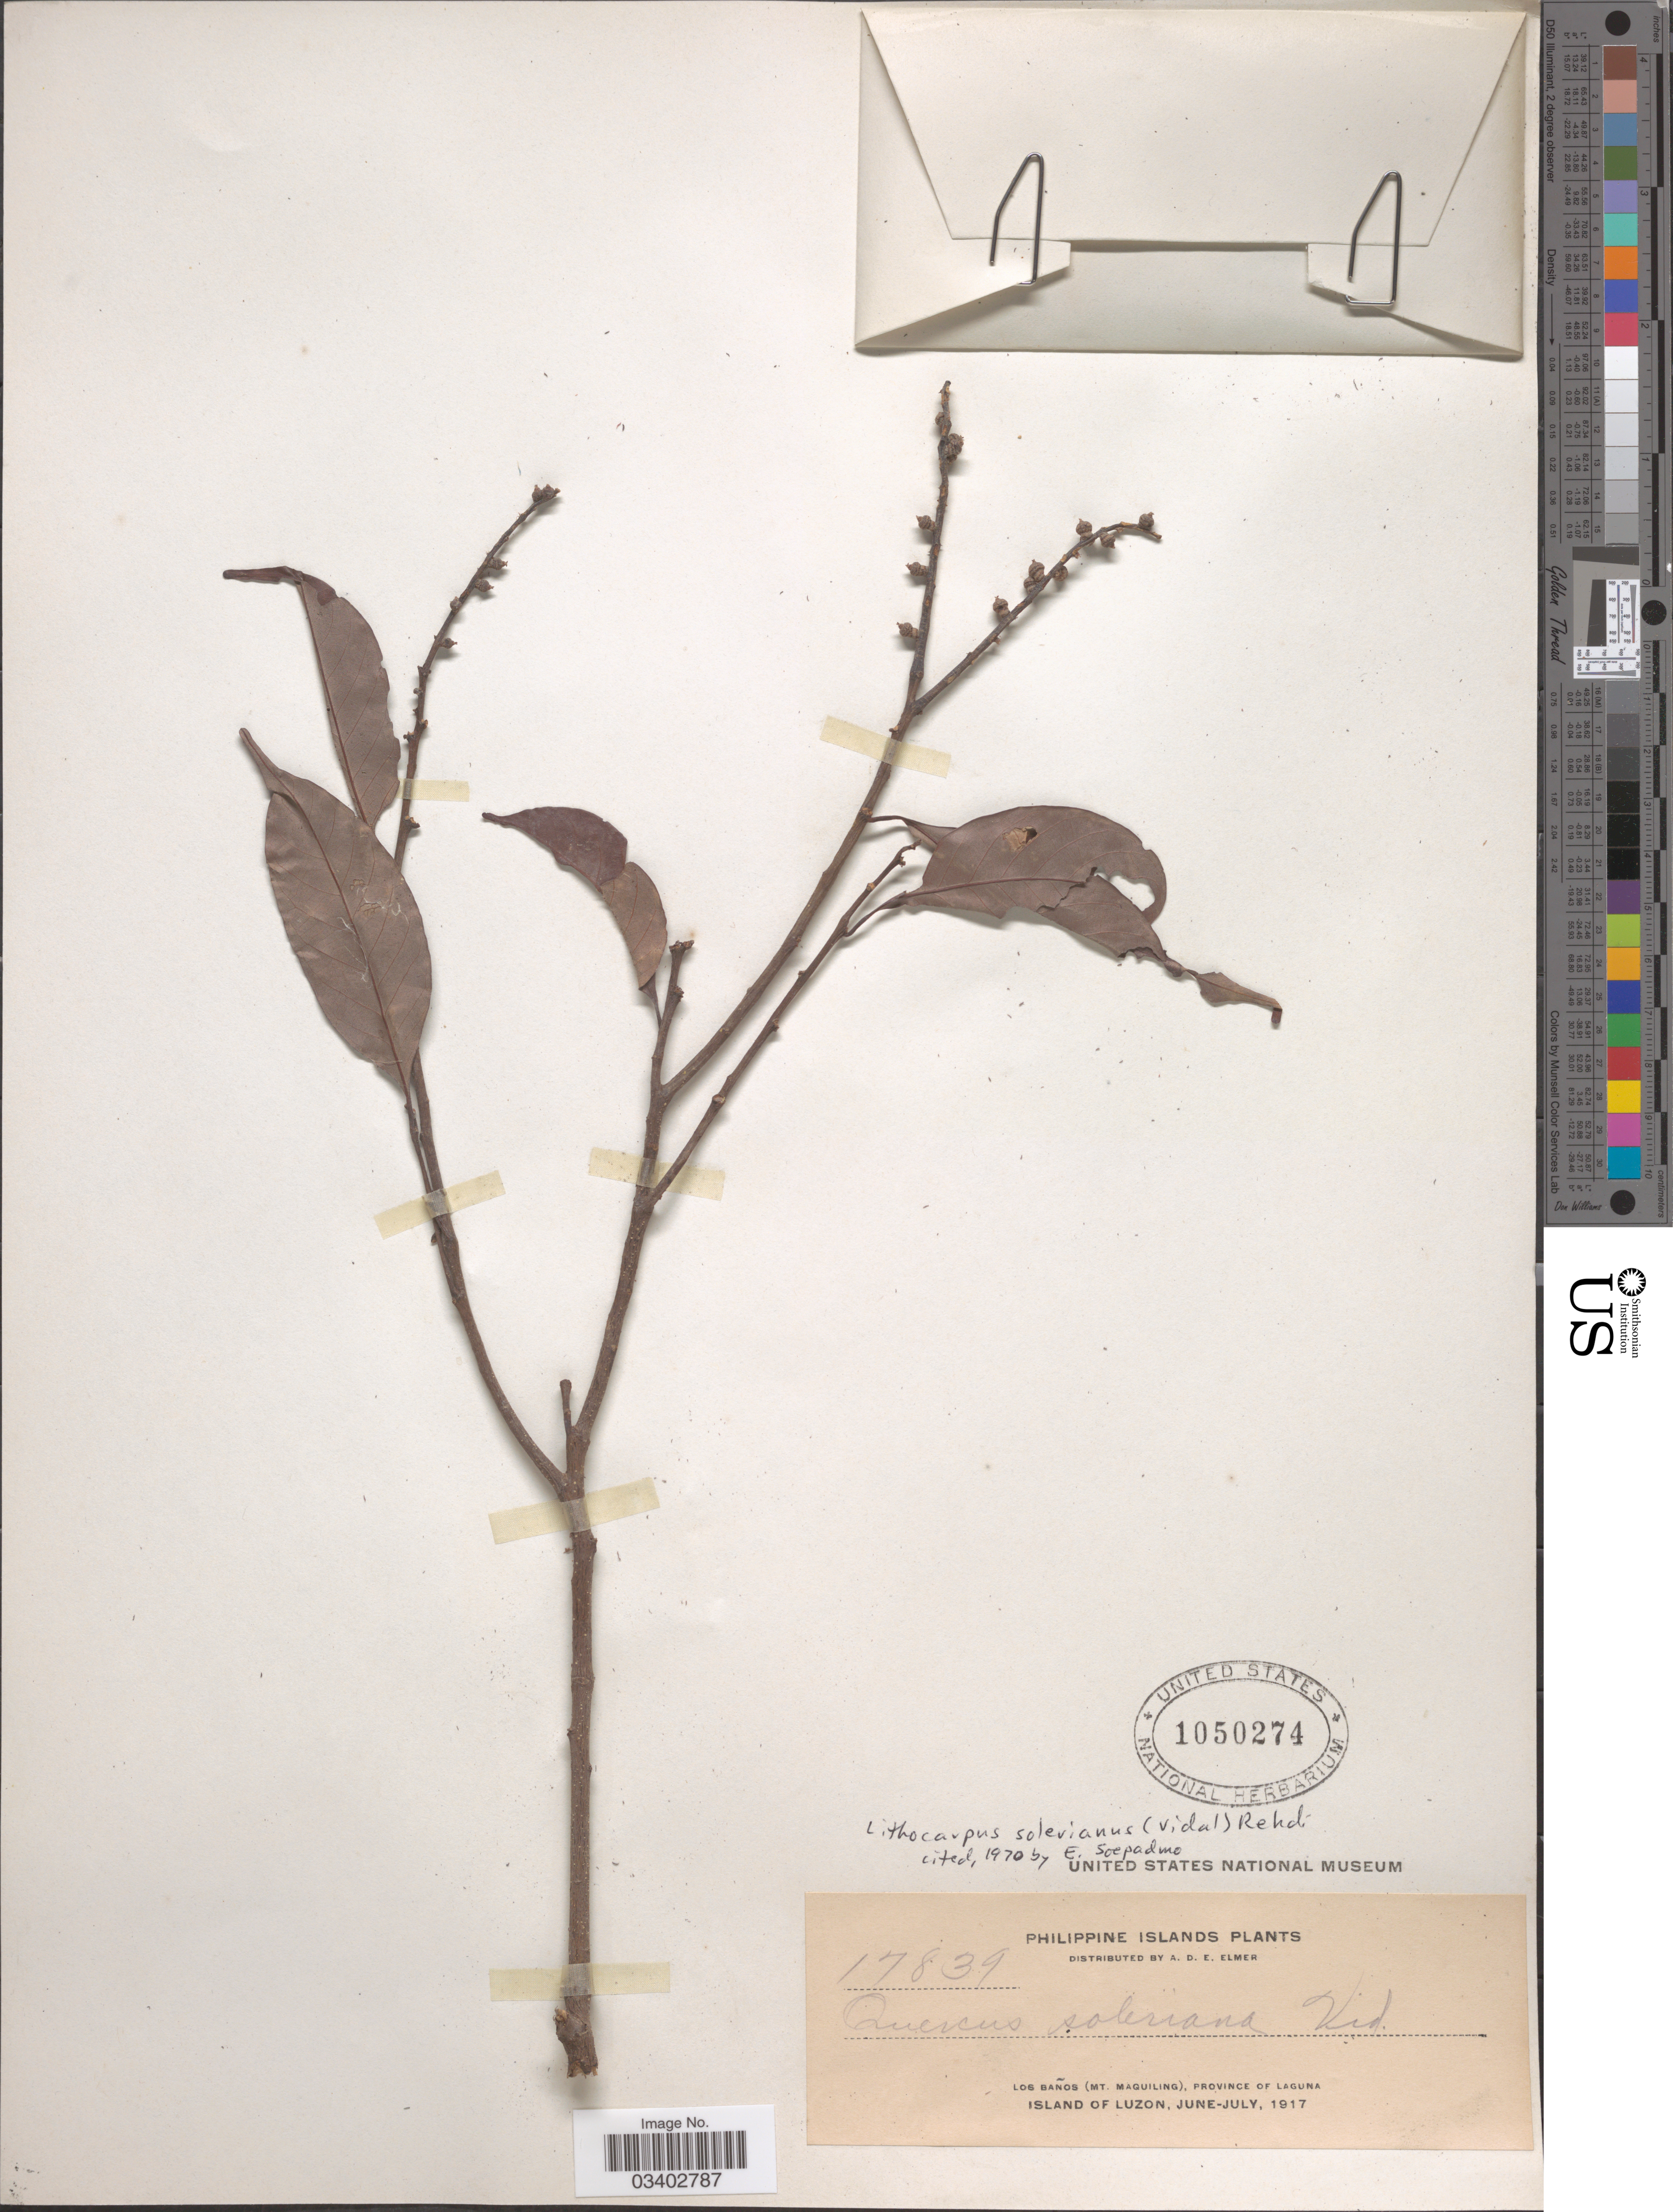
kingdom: Plantae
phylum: Tracheophyta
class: Magnoliopsida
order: Fagales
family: Fagaceae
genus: Lithocarpus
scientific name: Lithocarpus solerianus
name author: (Vidal) Rehder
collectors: A. D. E. Elmer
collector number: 17839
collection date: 1917-06/1917-07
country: Philippines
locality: Los Baños (Mt. Maquiling), Province of Laguna. Island of Luzon.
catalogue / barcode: US 1050274